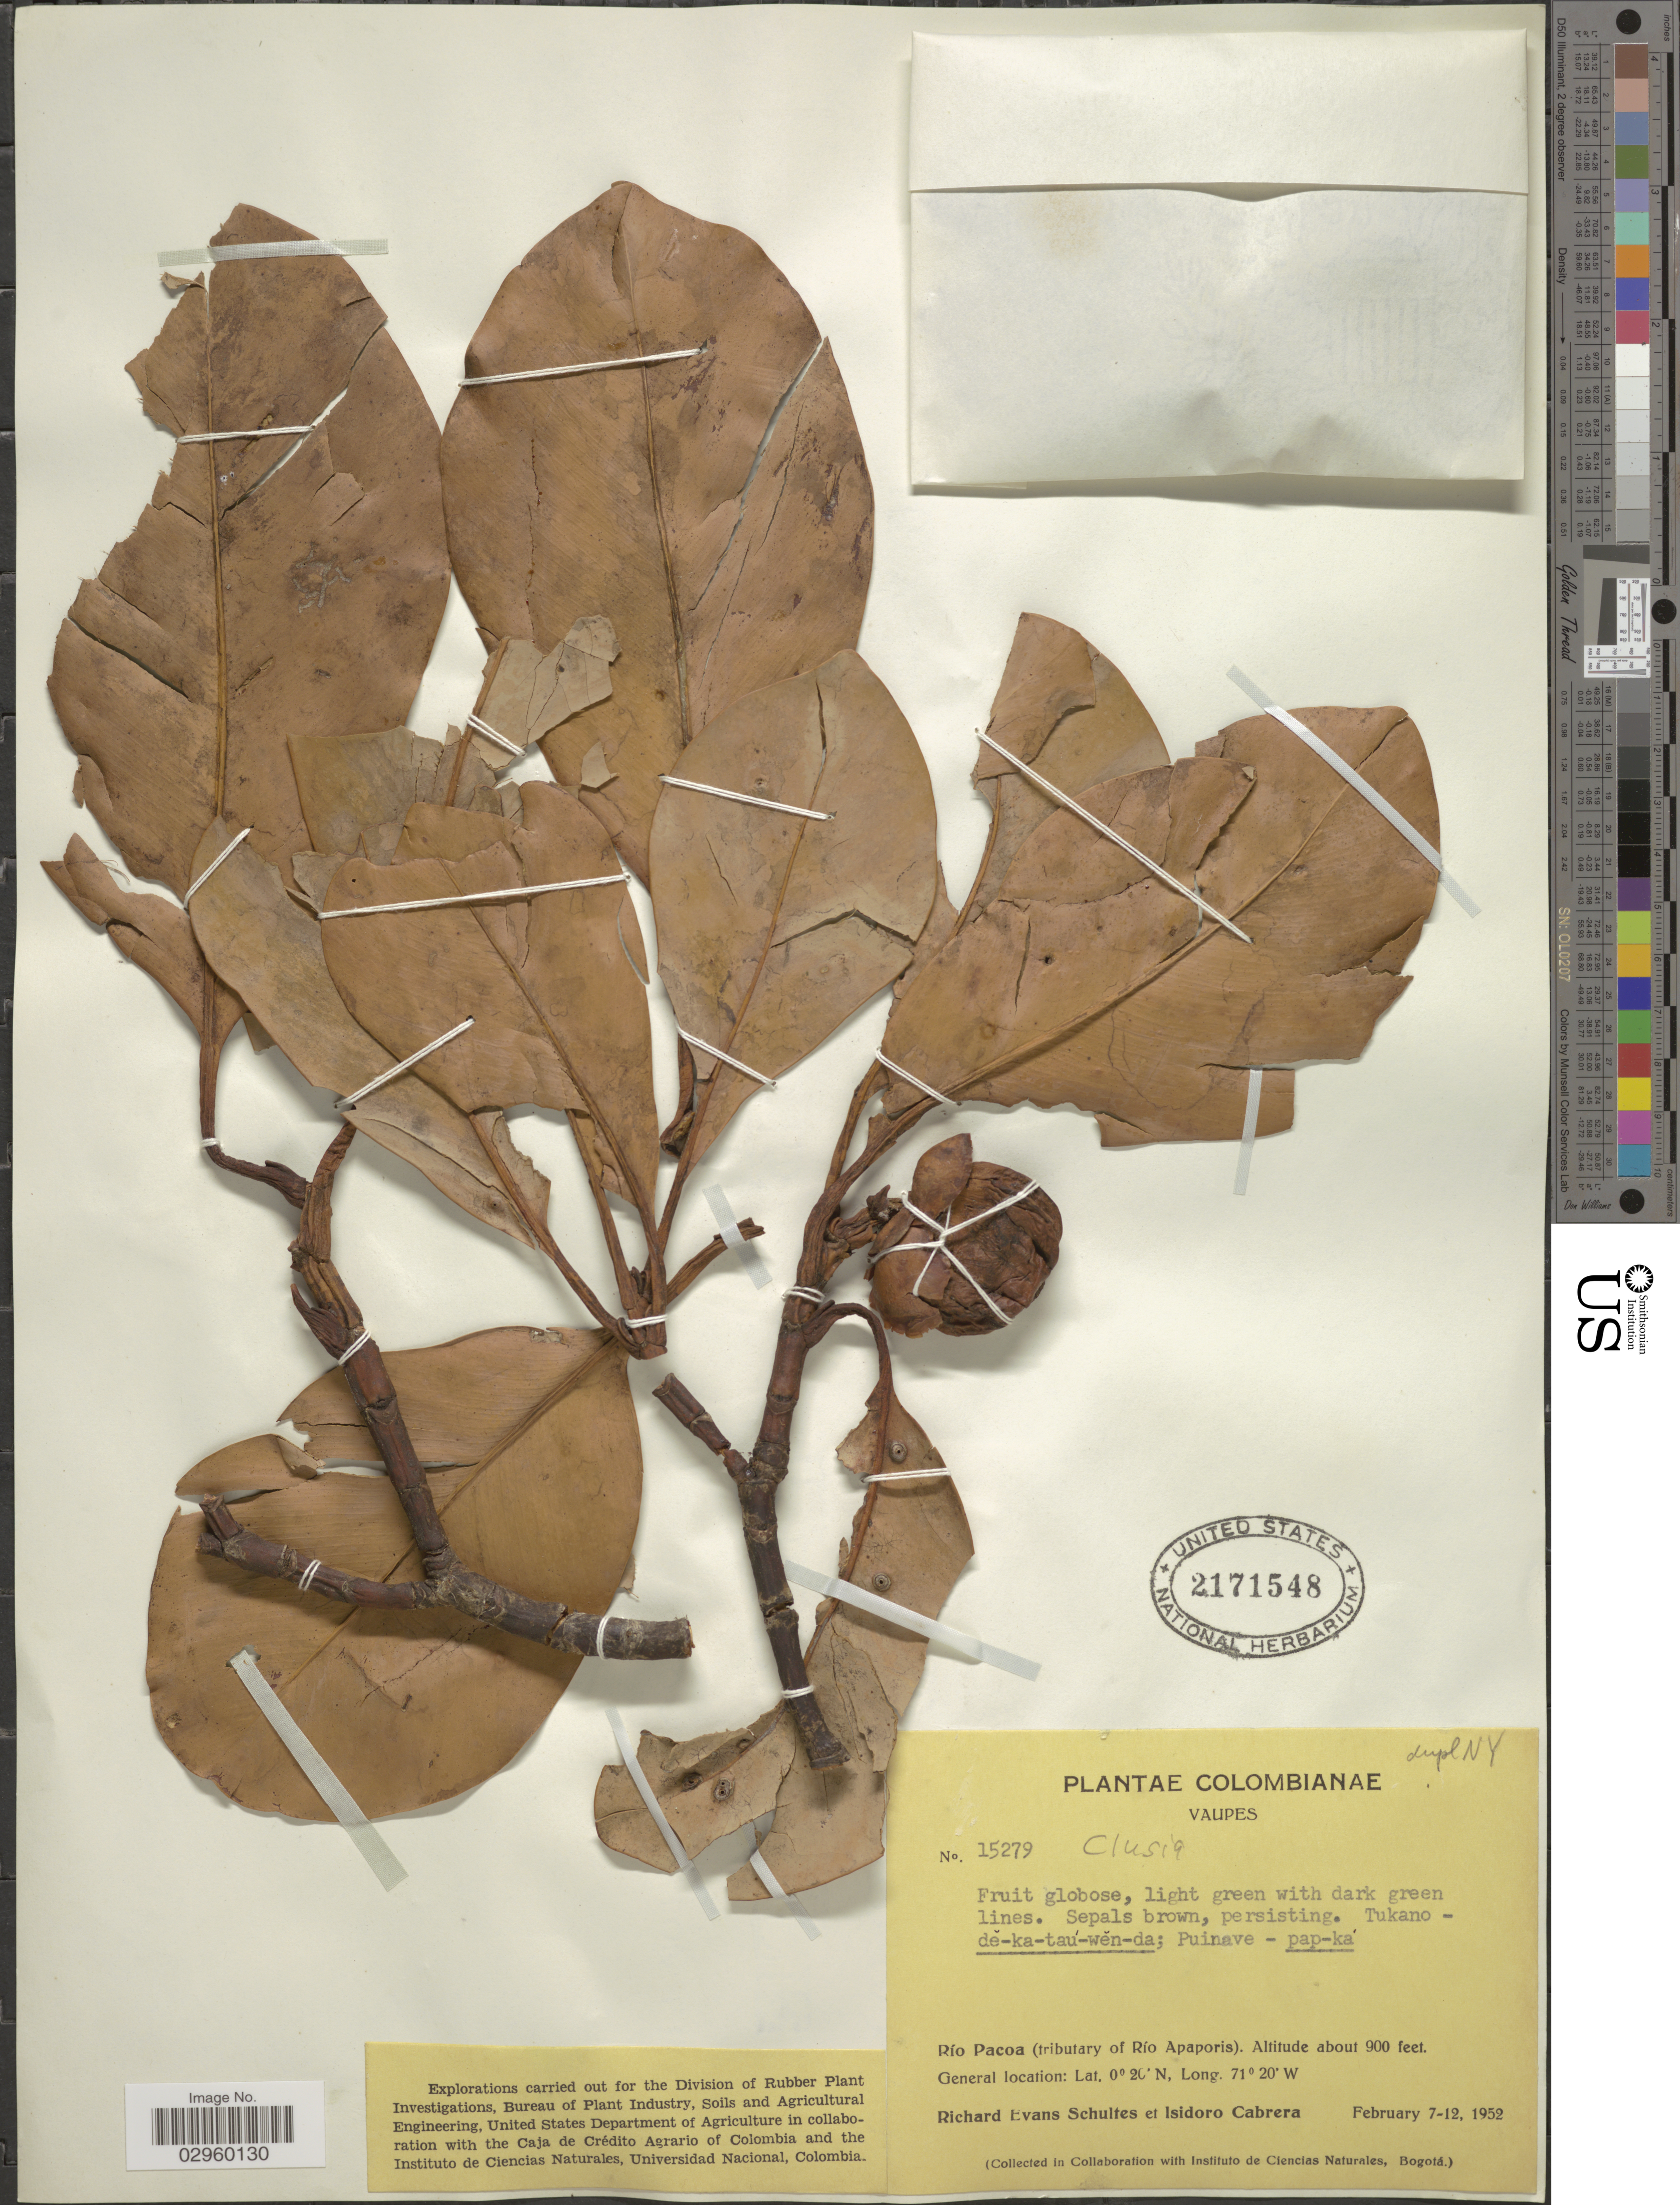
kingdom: Plantae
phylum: Tracheophyta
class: Magnoliopsida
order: Malpighiales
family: Clusiaceae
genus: Clusia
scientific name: Clusia sp.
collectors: R. E. Schultes & I. Cabrera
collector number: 15279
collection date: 1952-02-07/1952-02-12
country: Colombia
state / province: Vaupés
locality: Río Pacoa (tributary of Río Apaporis).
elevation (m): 274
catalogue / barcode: US 2171548